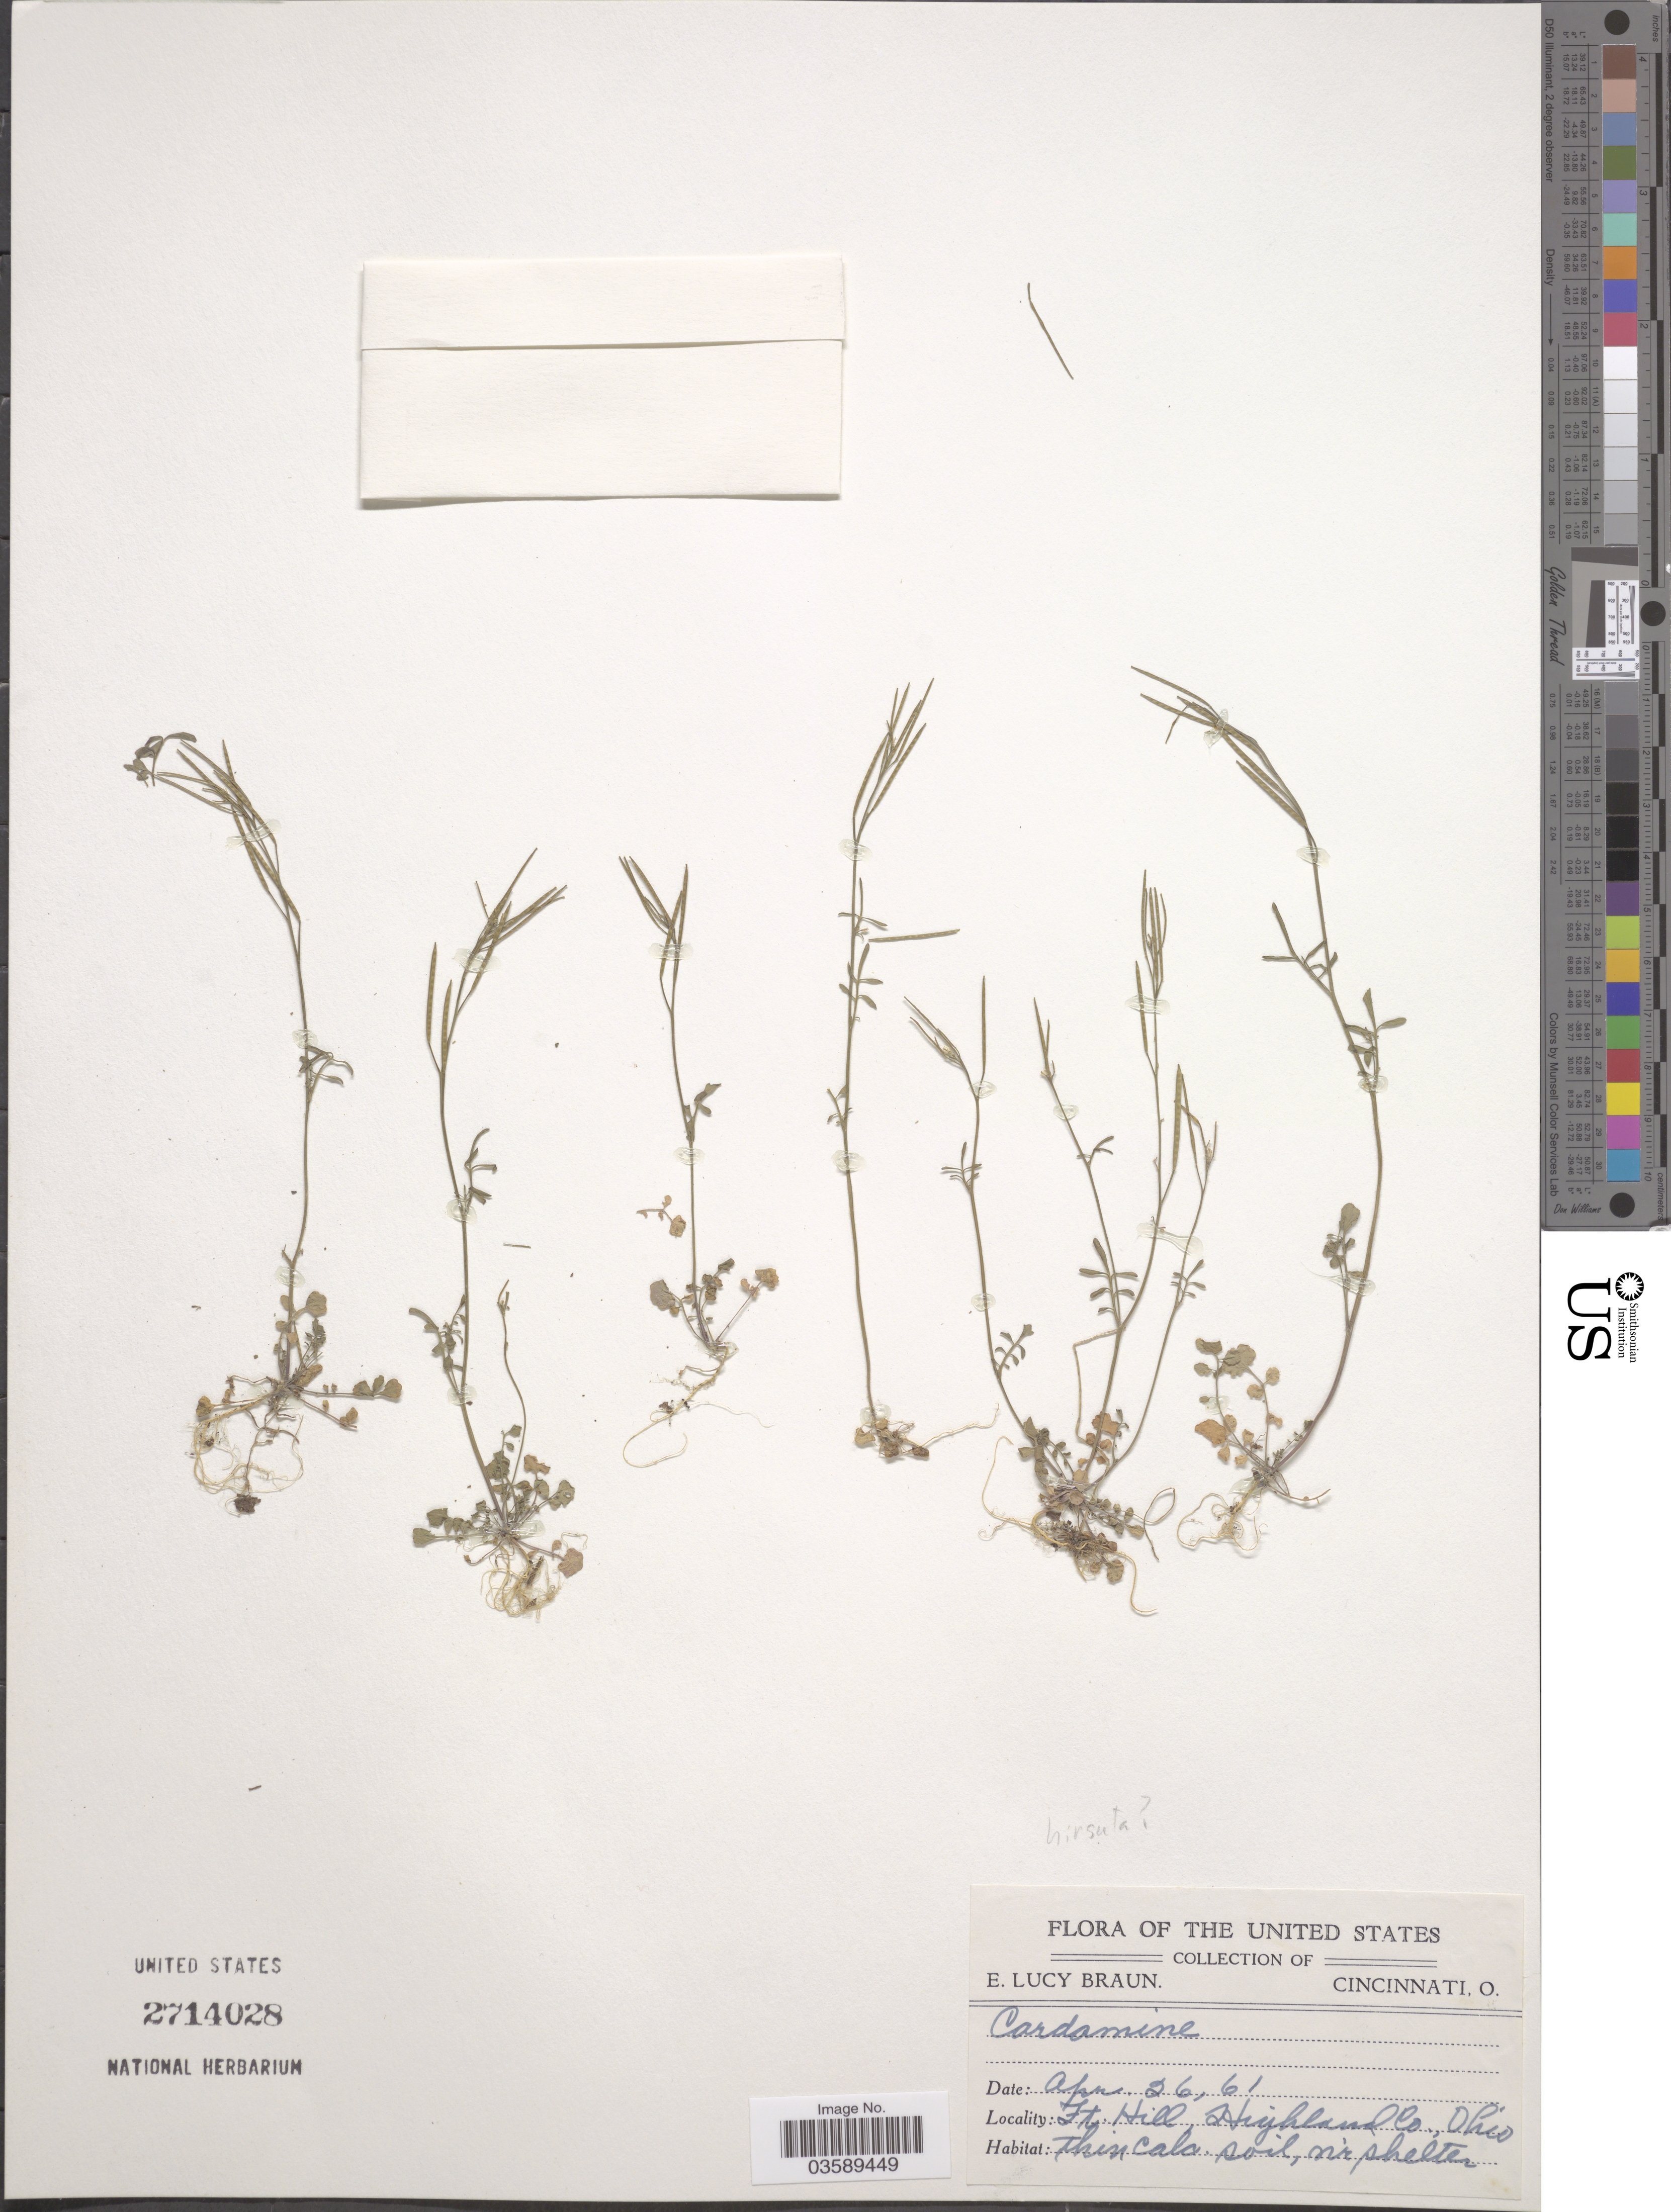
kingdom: Plantae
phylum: Tracheophyta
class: Magnoliopsida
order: Brassicales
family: Brassicaceae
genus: Cardamine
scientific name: Cardamine hirsuta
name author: L.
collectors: E. L. Braun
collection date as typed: Transcribed d/m/y: 26/4/61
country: United States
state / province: Ohio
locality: Ft. Hill, Highland Co.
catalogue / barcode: US 2714028